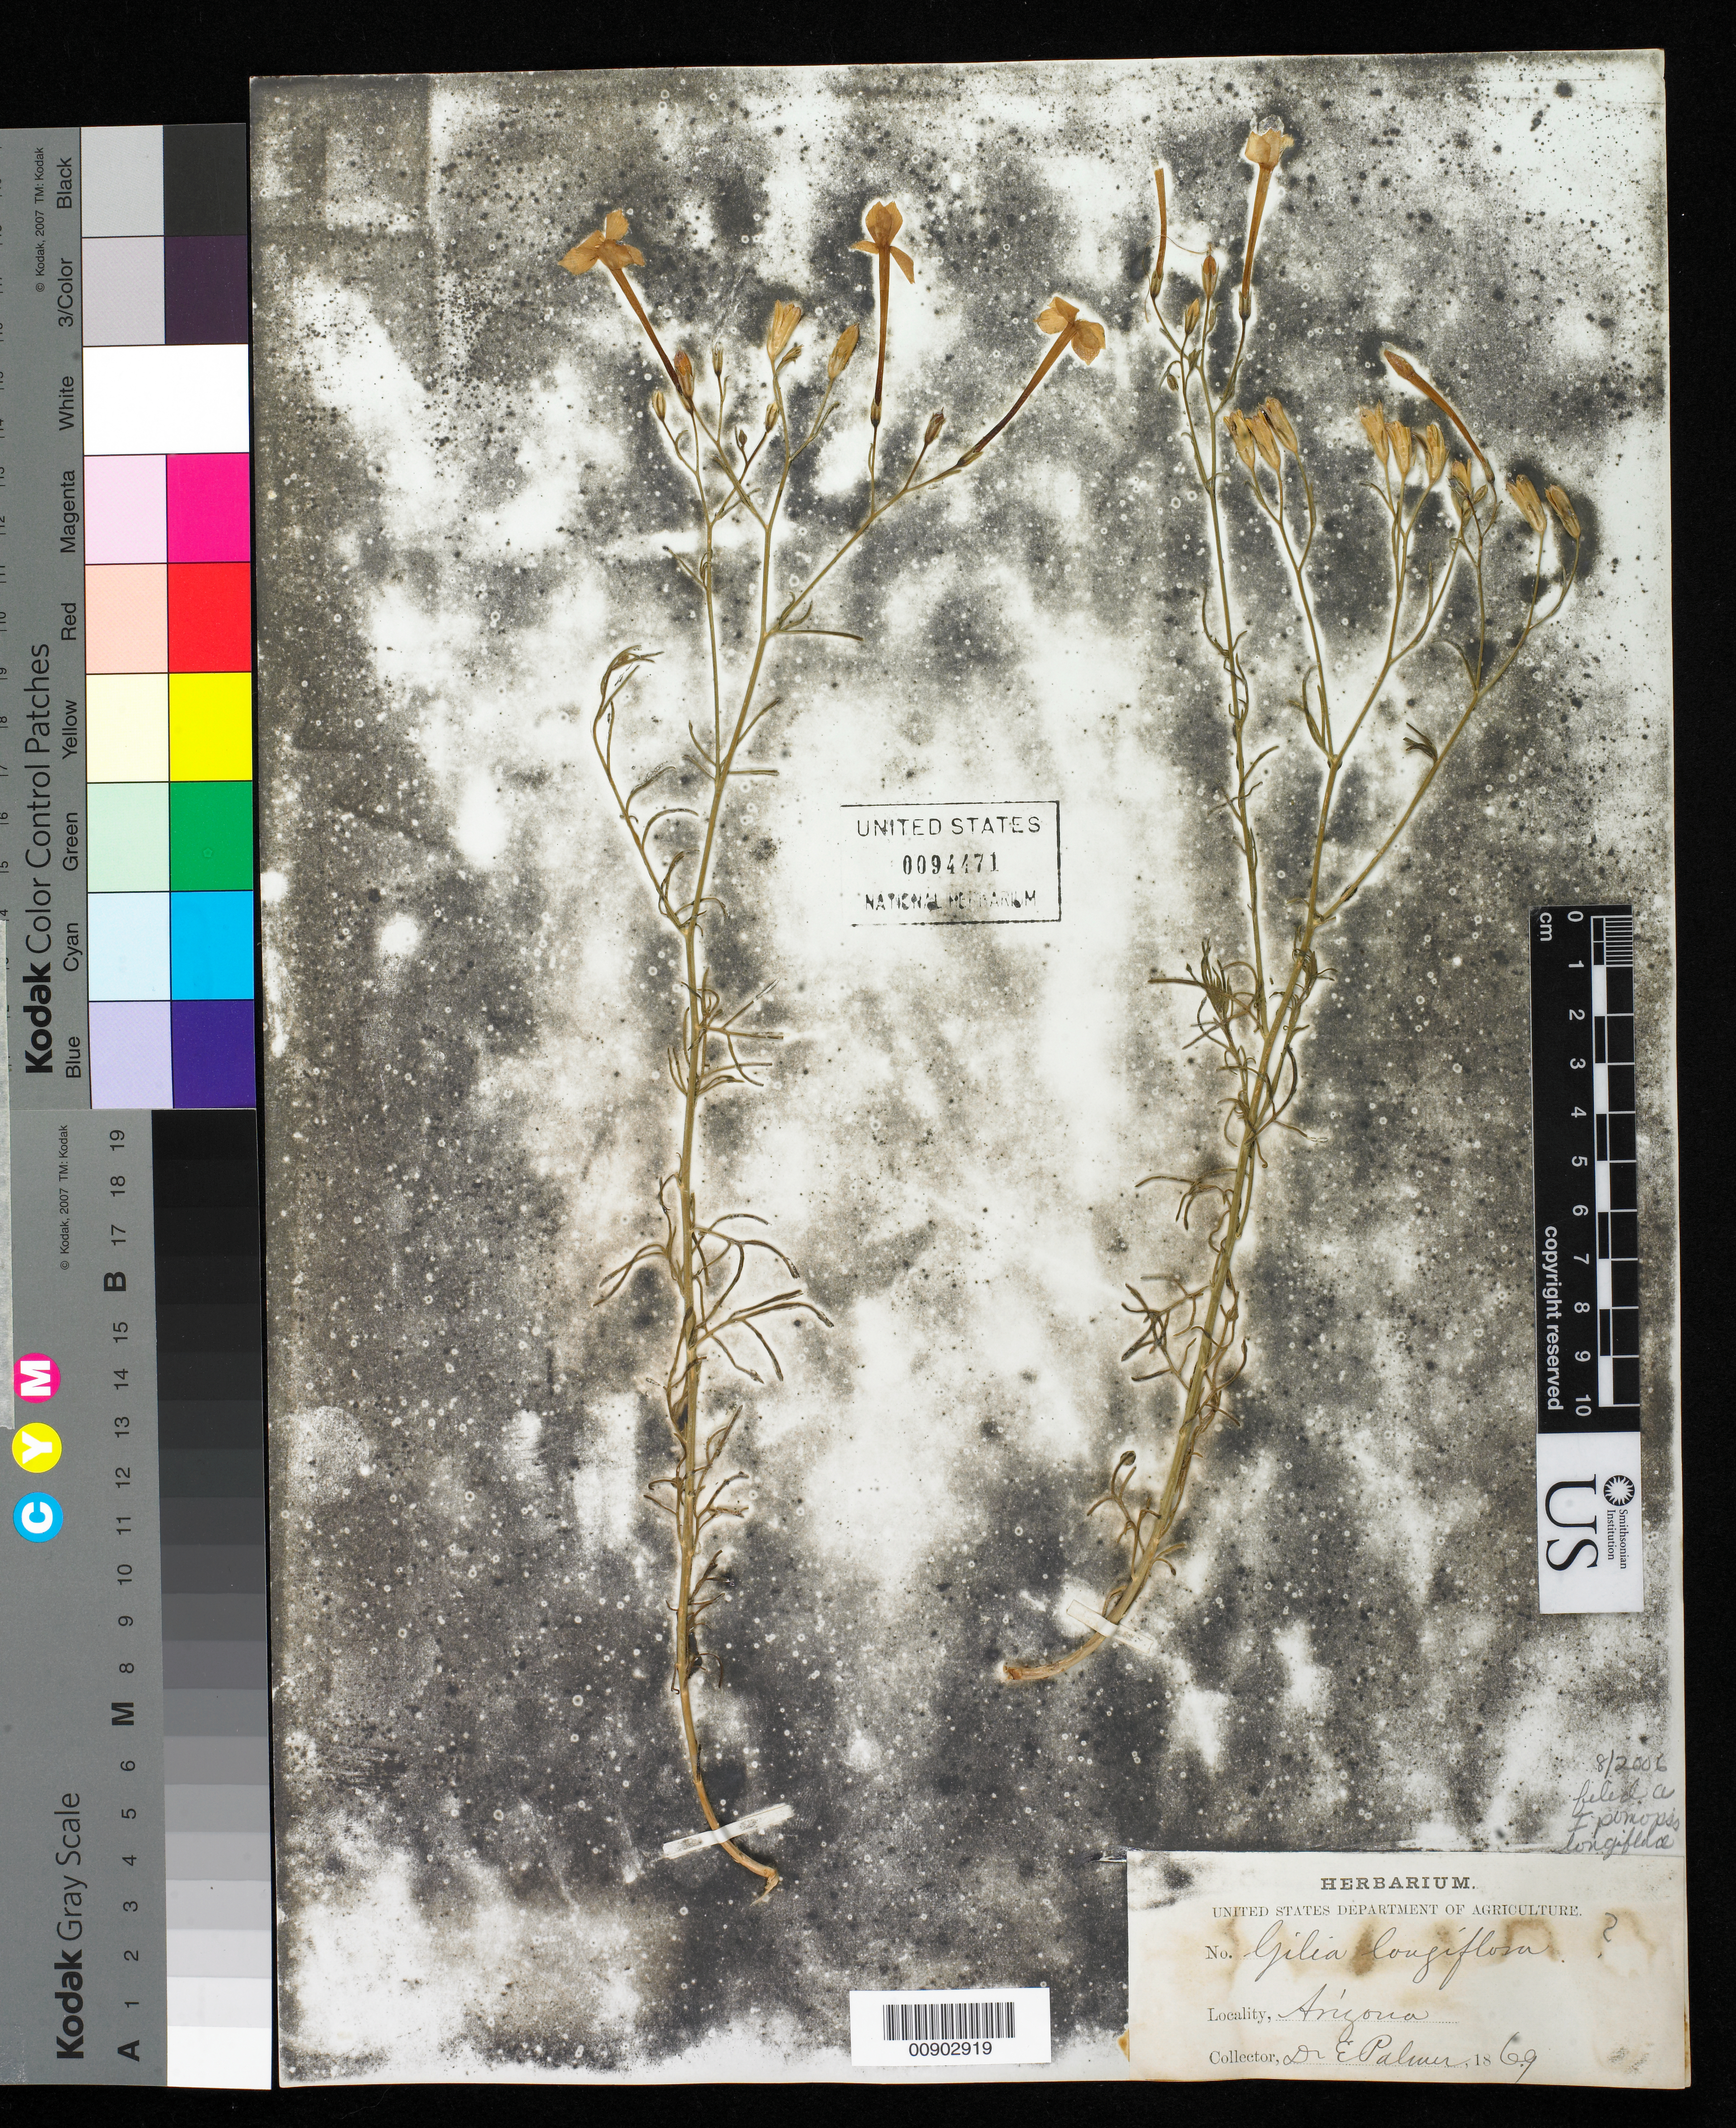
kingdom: Plantae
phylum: Tracheophyta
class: Magnoliopsida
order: Ericales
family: Polemoniaceae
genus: Ipomopsis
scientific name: Ipomopsis longiflora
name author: (Torr.) V.E. Grant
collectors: E. Palmer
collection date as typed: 1869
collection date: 1869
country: United States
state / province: Arizona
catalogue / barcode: US 94471